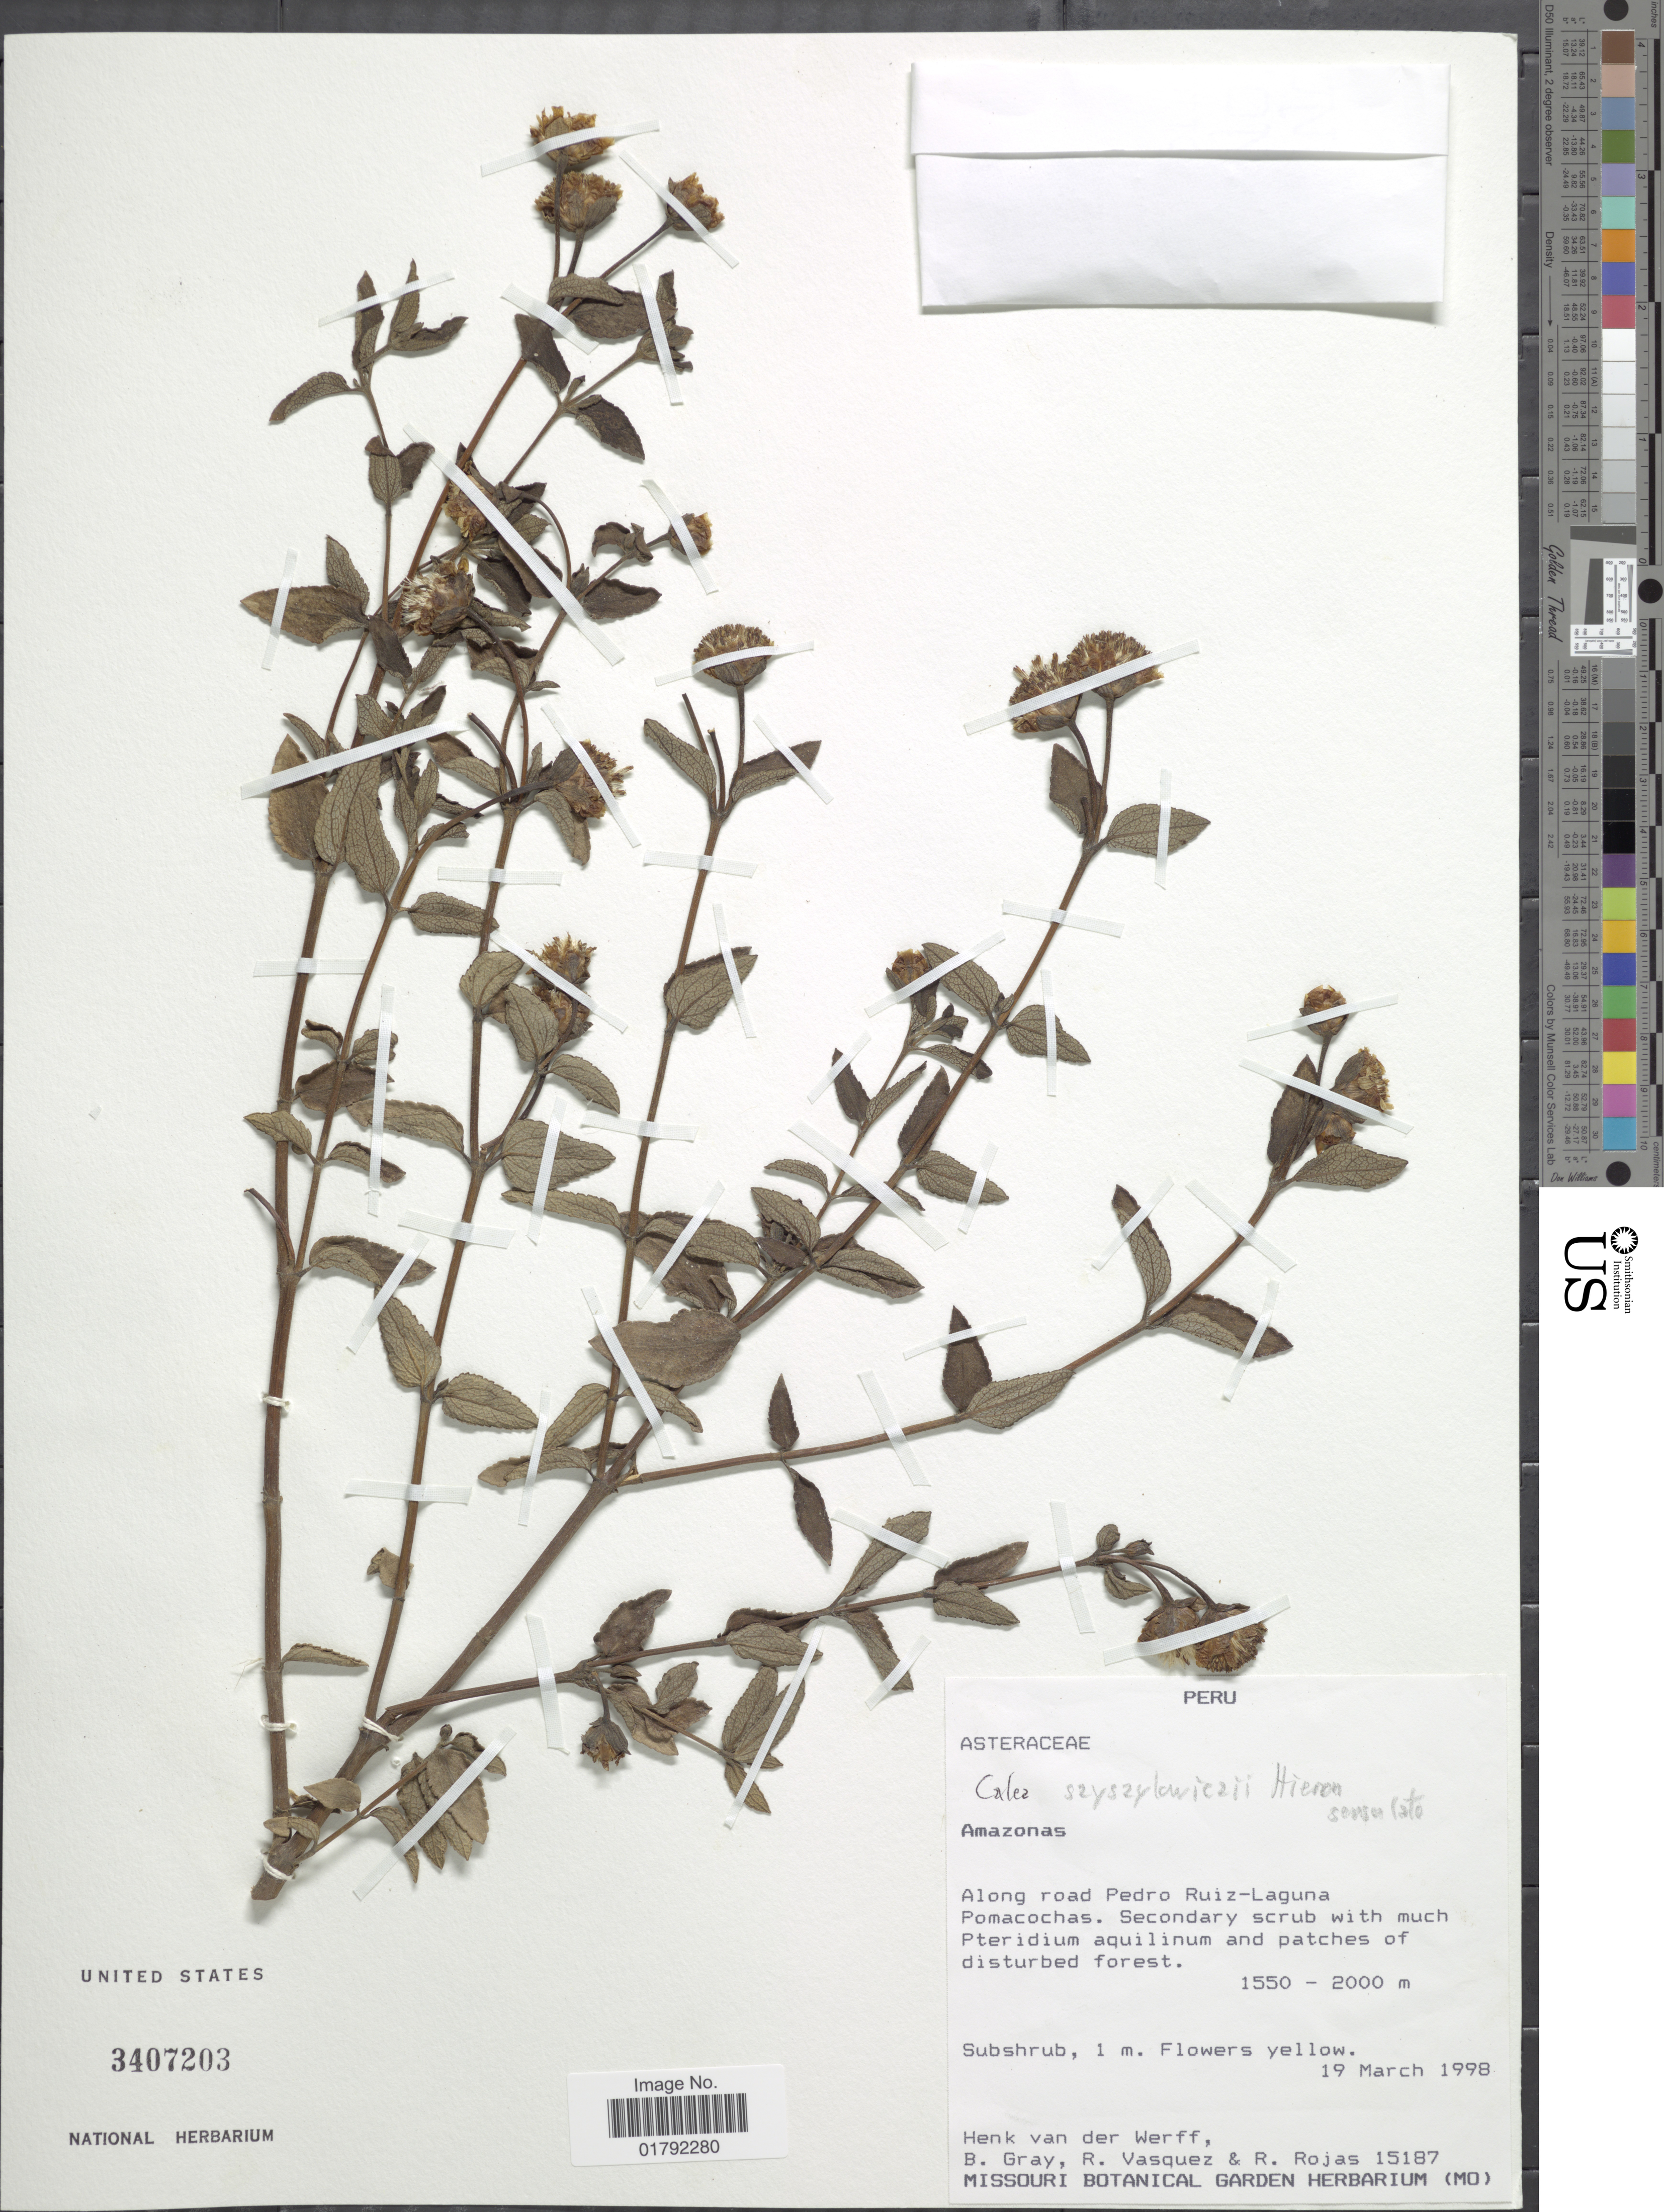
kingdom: Plantae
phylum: Tracheophyta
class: Magnoliopsida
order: Asterales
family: Asteraceae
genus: Calea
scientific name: Calea szyszylowizii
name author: Hieron.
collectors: H. van der Werff, B. Gray, R. Vasquez & R. Rojas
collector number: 15187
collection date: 1998-03-19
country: Peru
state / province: Amazonas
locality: Along road Pedro Pruiz-Laguna, Pomacochas.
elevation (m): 1550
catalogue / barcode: US 3407203